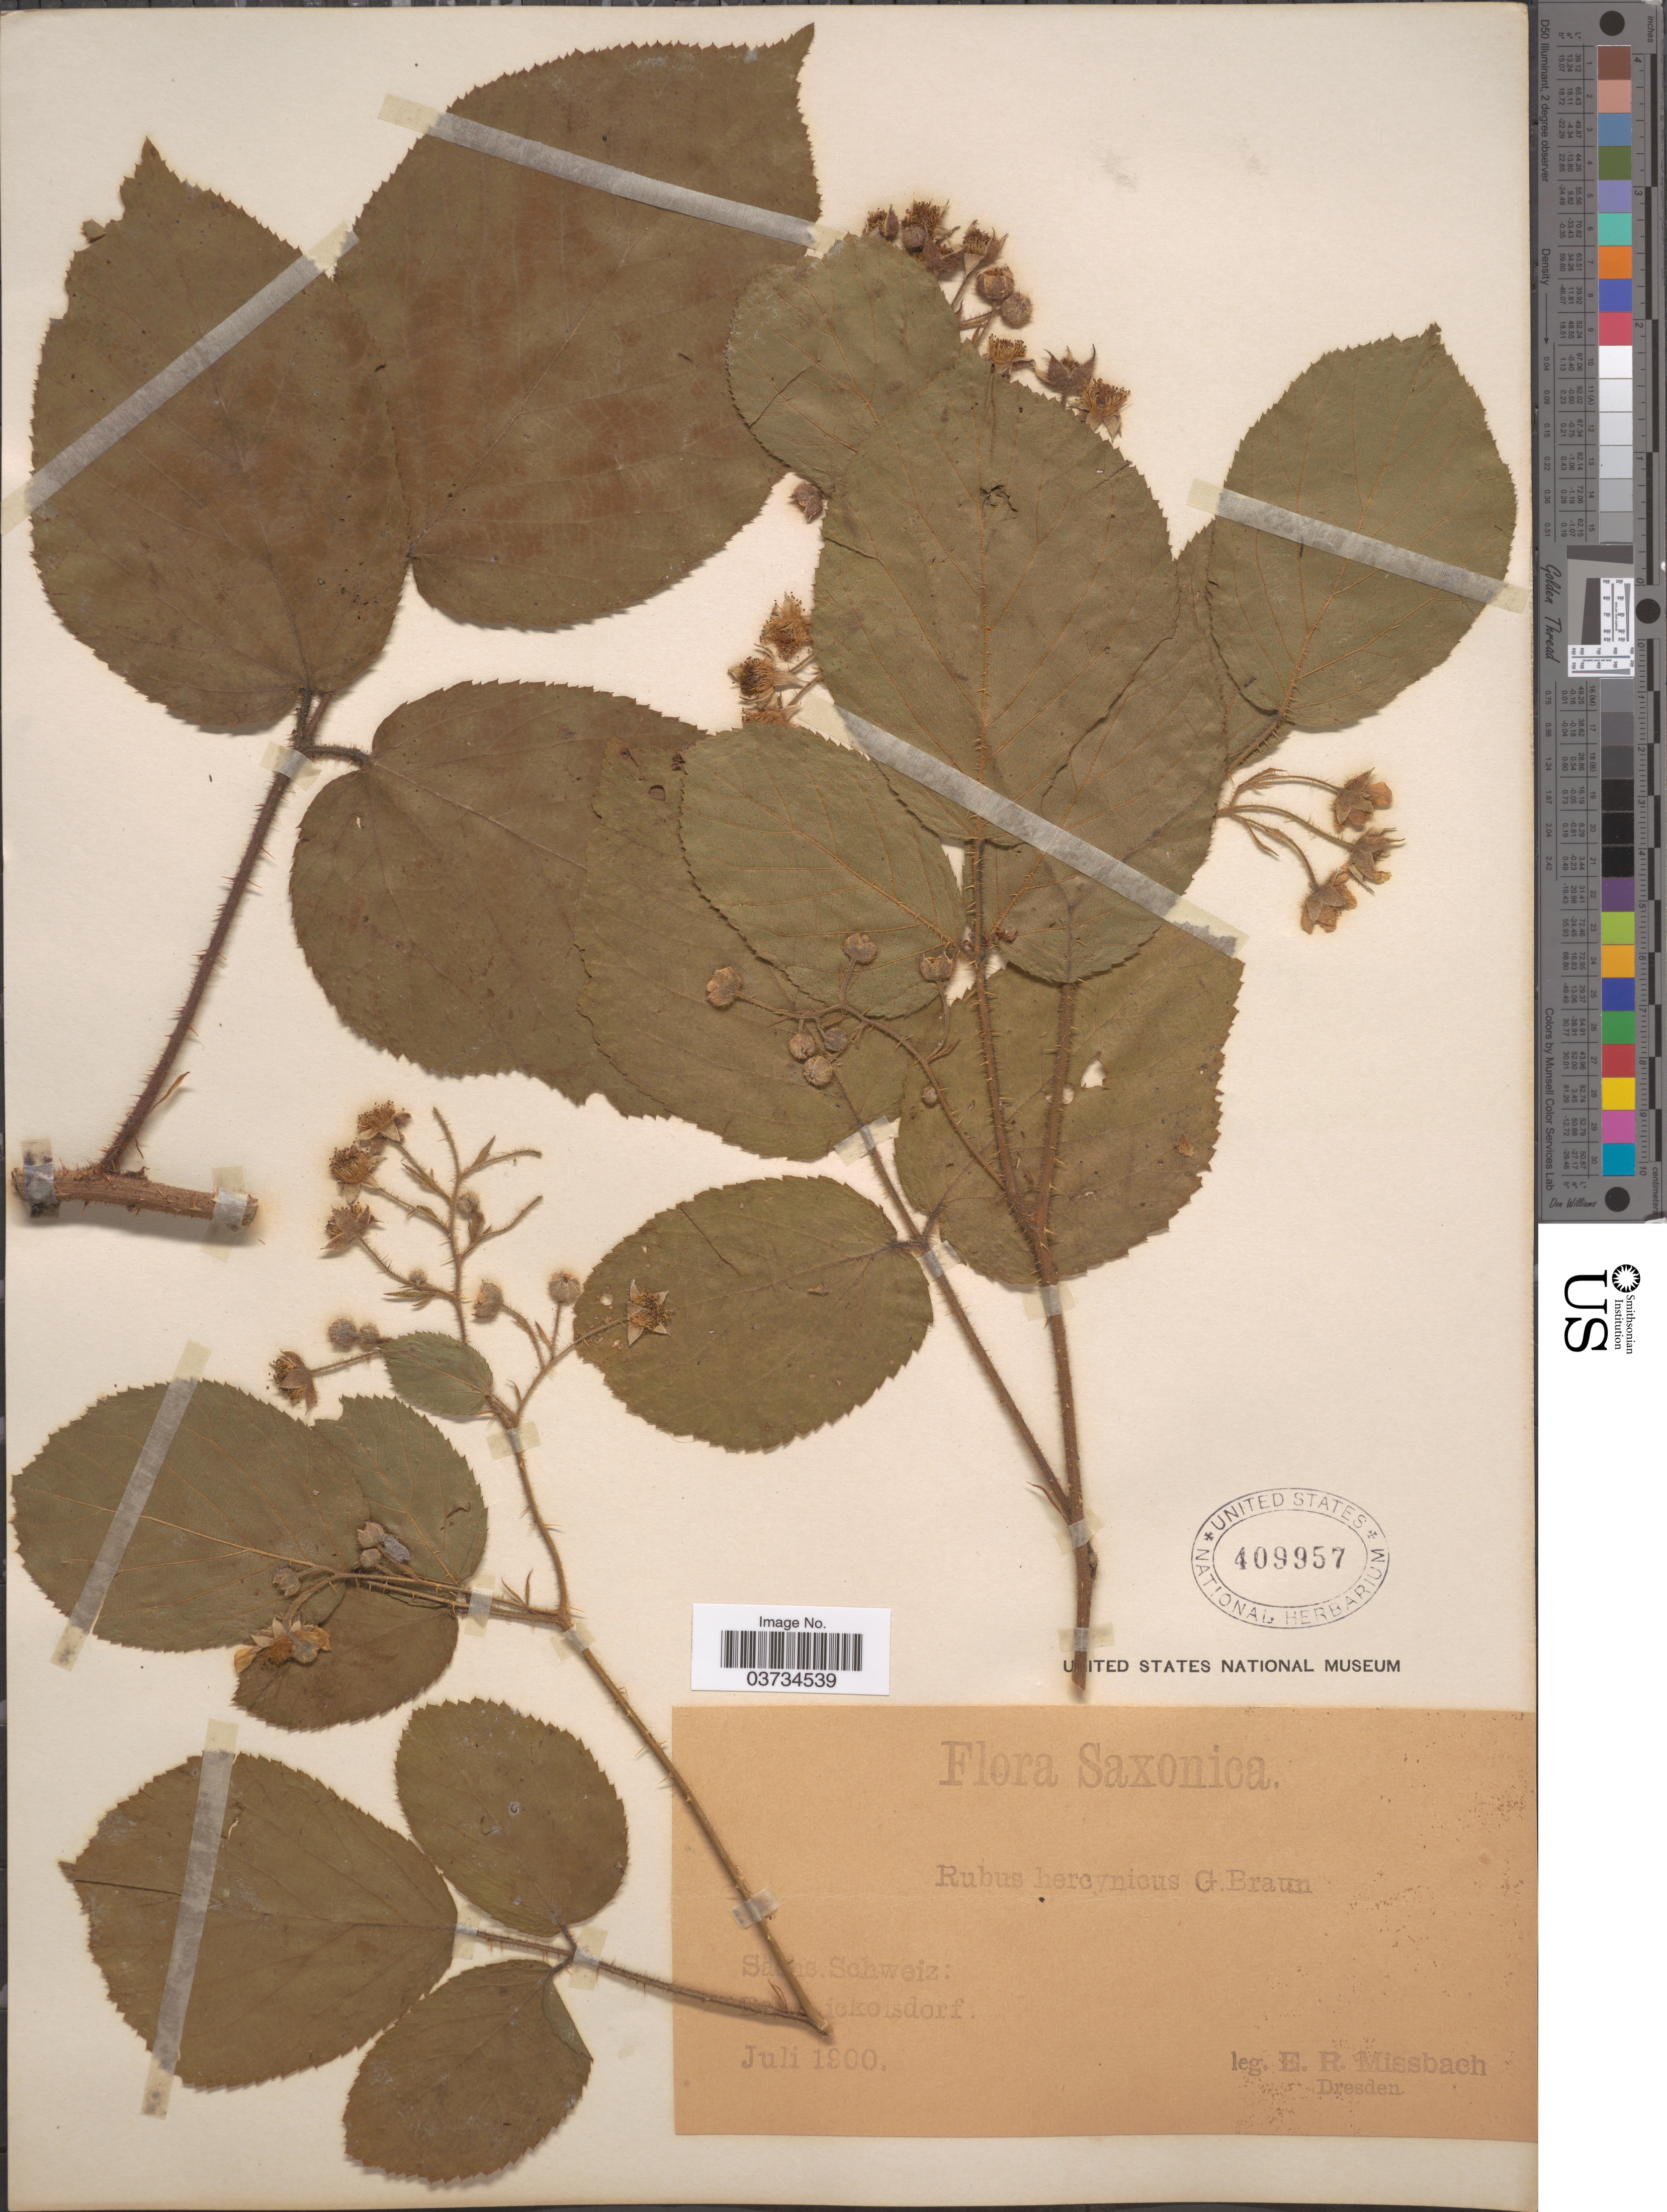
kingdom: Plantae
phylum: Tracheophyta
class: Magnoliopsida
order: Rosales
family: Rosaceae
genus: Rubus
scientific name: Rubus hercynicus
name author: G. Braun ex Focke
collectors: E. Missbach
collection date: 1900-07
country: Germany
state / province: Niedersachsen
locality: Saxonica. Sä[illegible text]hs. Schweiz: [illegible text]ickolsdorf.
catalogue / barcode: US 409957